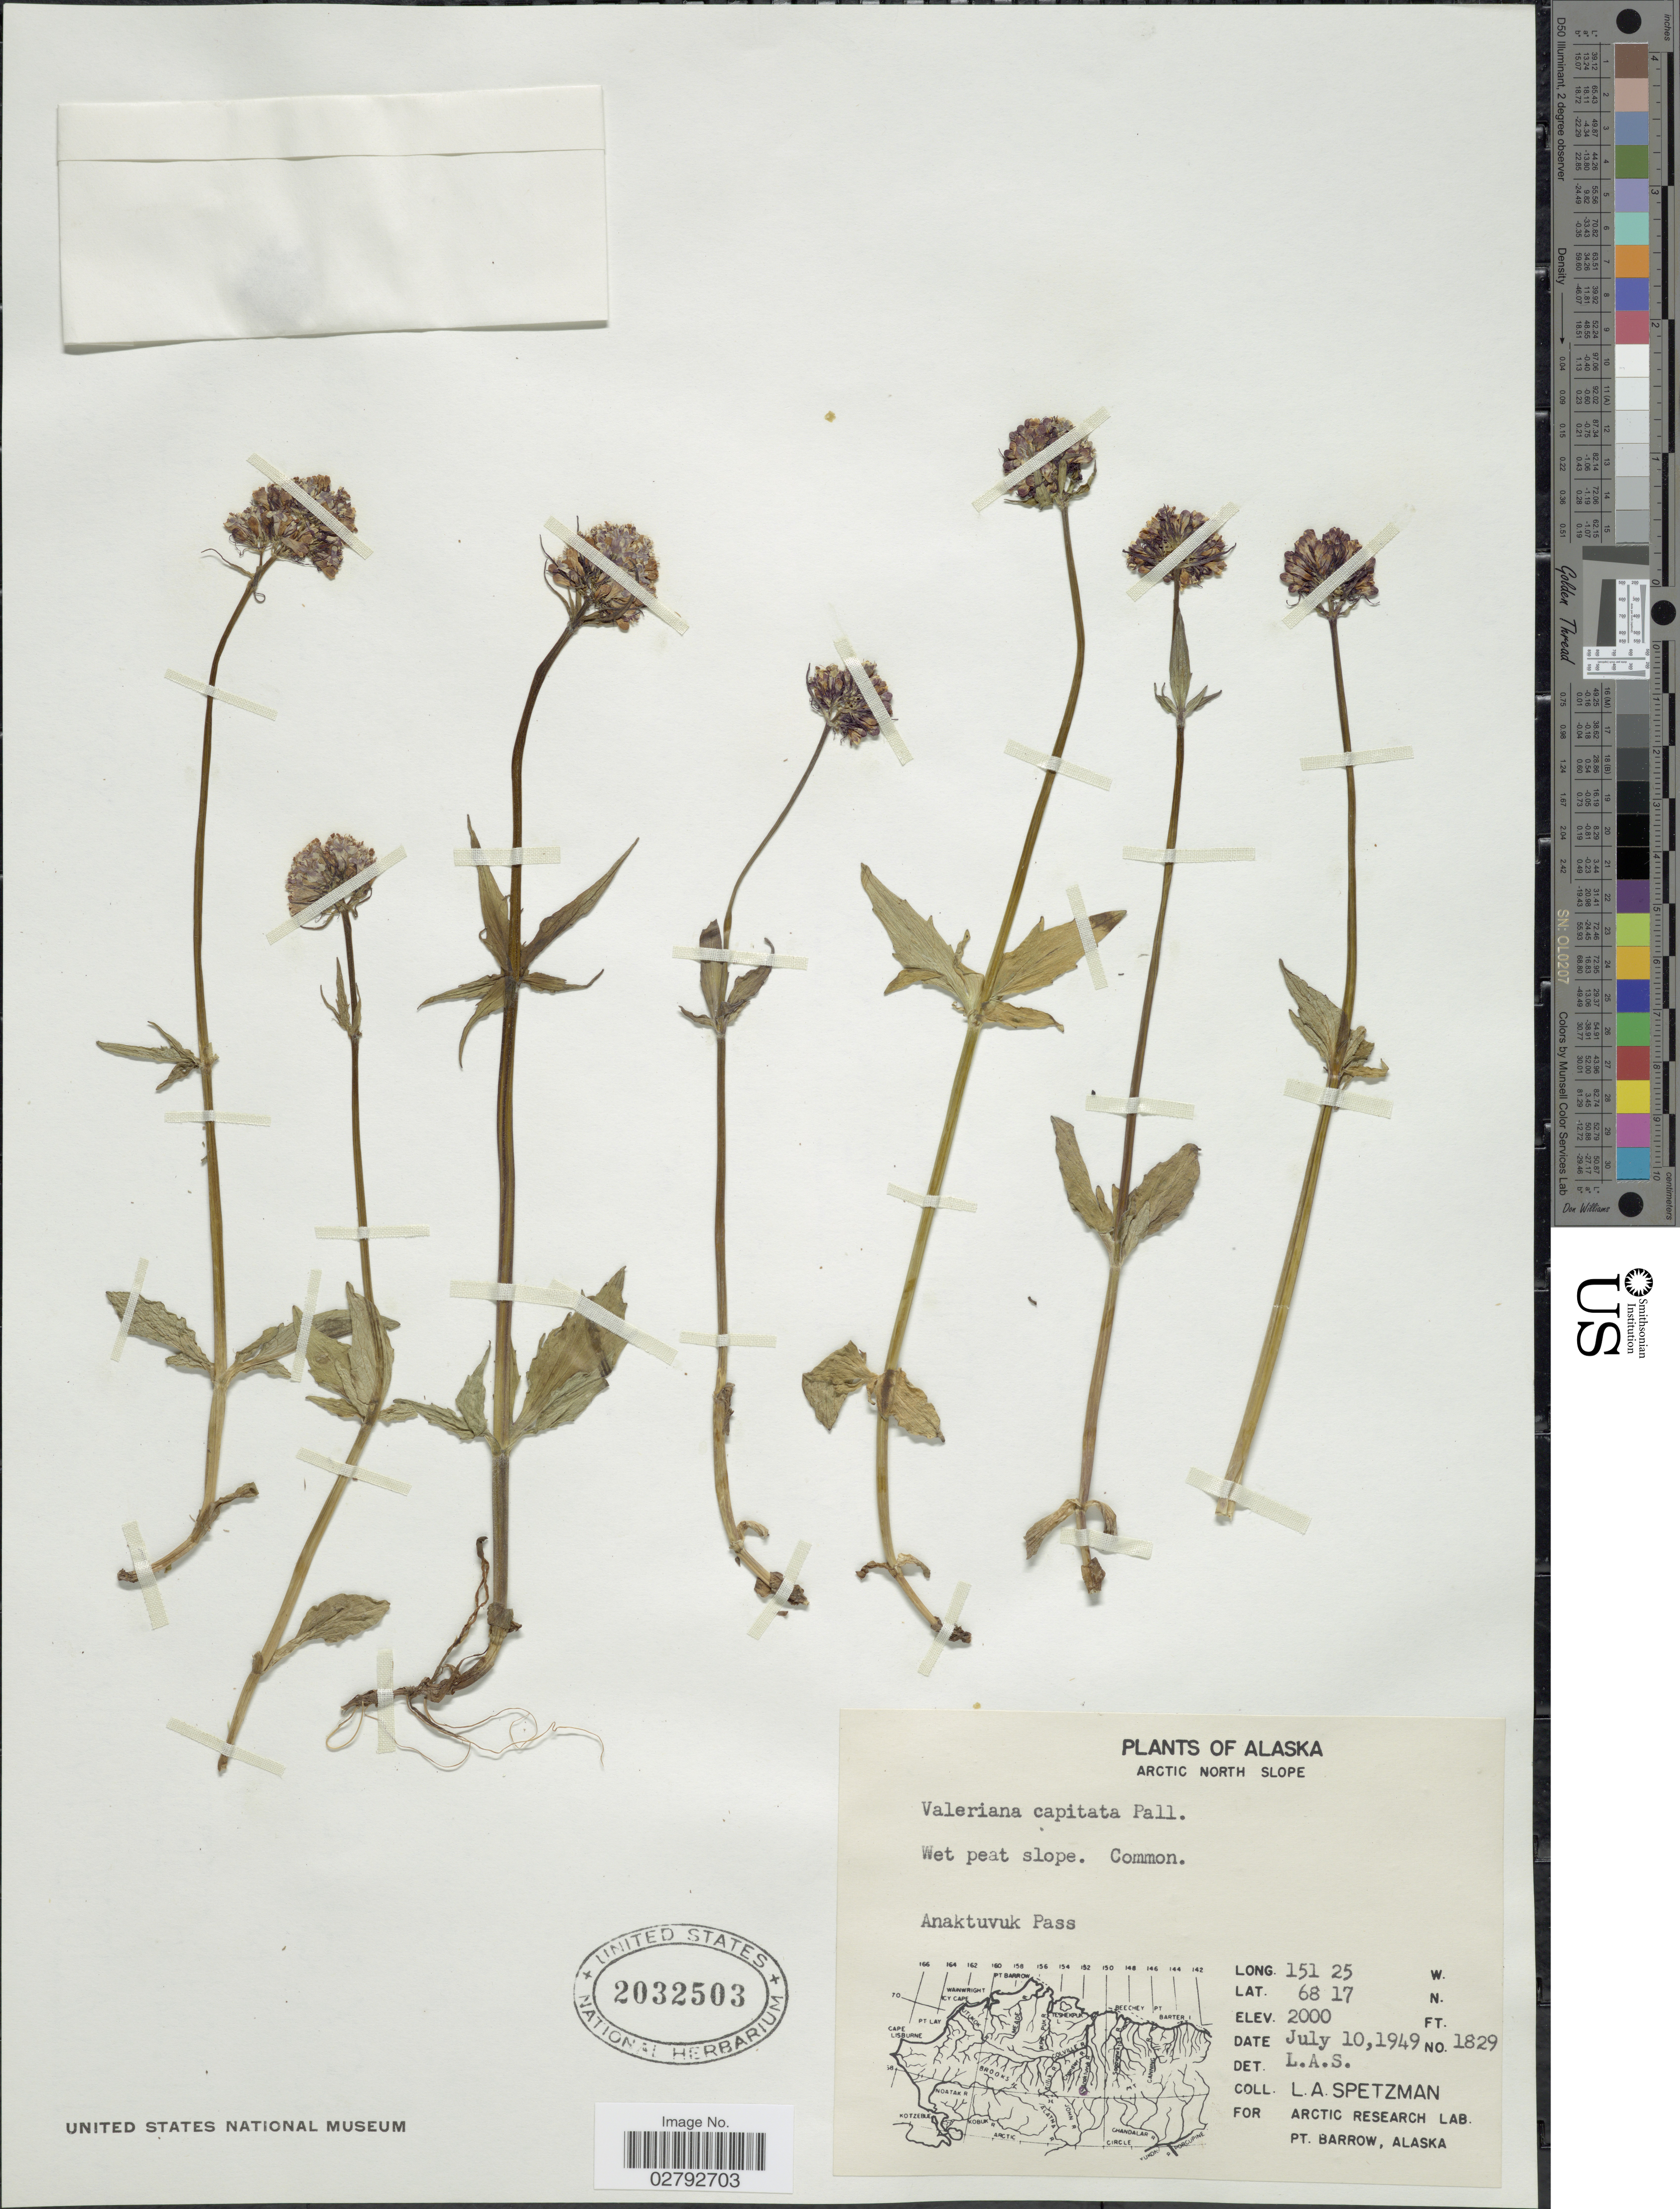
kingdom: Plantae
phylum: Tracheophyta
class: Magnoliopsida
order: Dipsacales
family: Caprifoliaceae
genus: Valeriana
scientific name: Valeriana capitata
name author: Link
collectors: L. Spetzman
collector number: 1829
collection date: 1949-07-10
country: United States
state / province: Alaska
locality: Arctic North Slope. Anaktuvuk Pass.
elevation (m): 610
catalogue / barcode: US 2032503